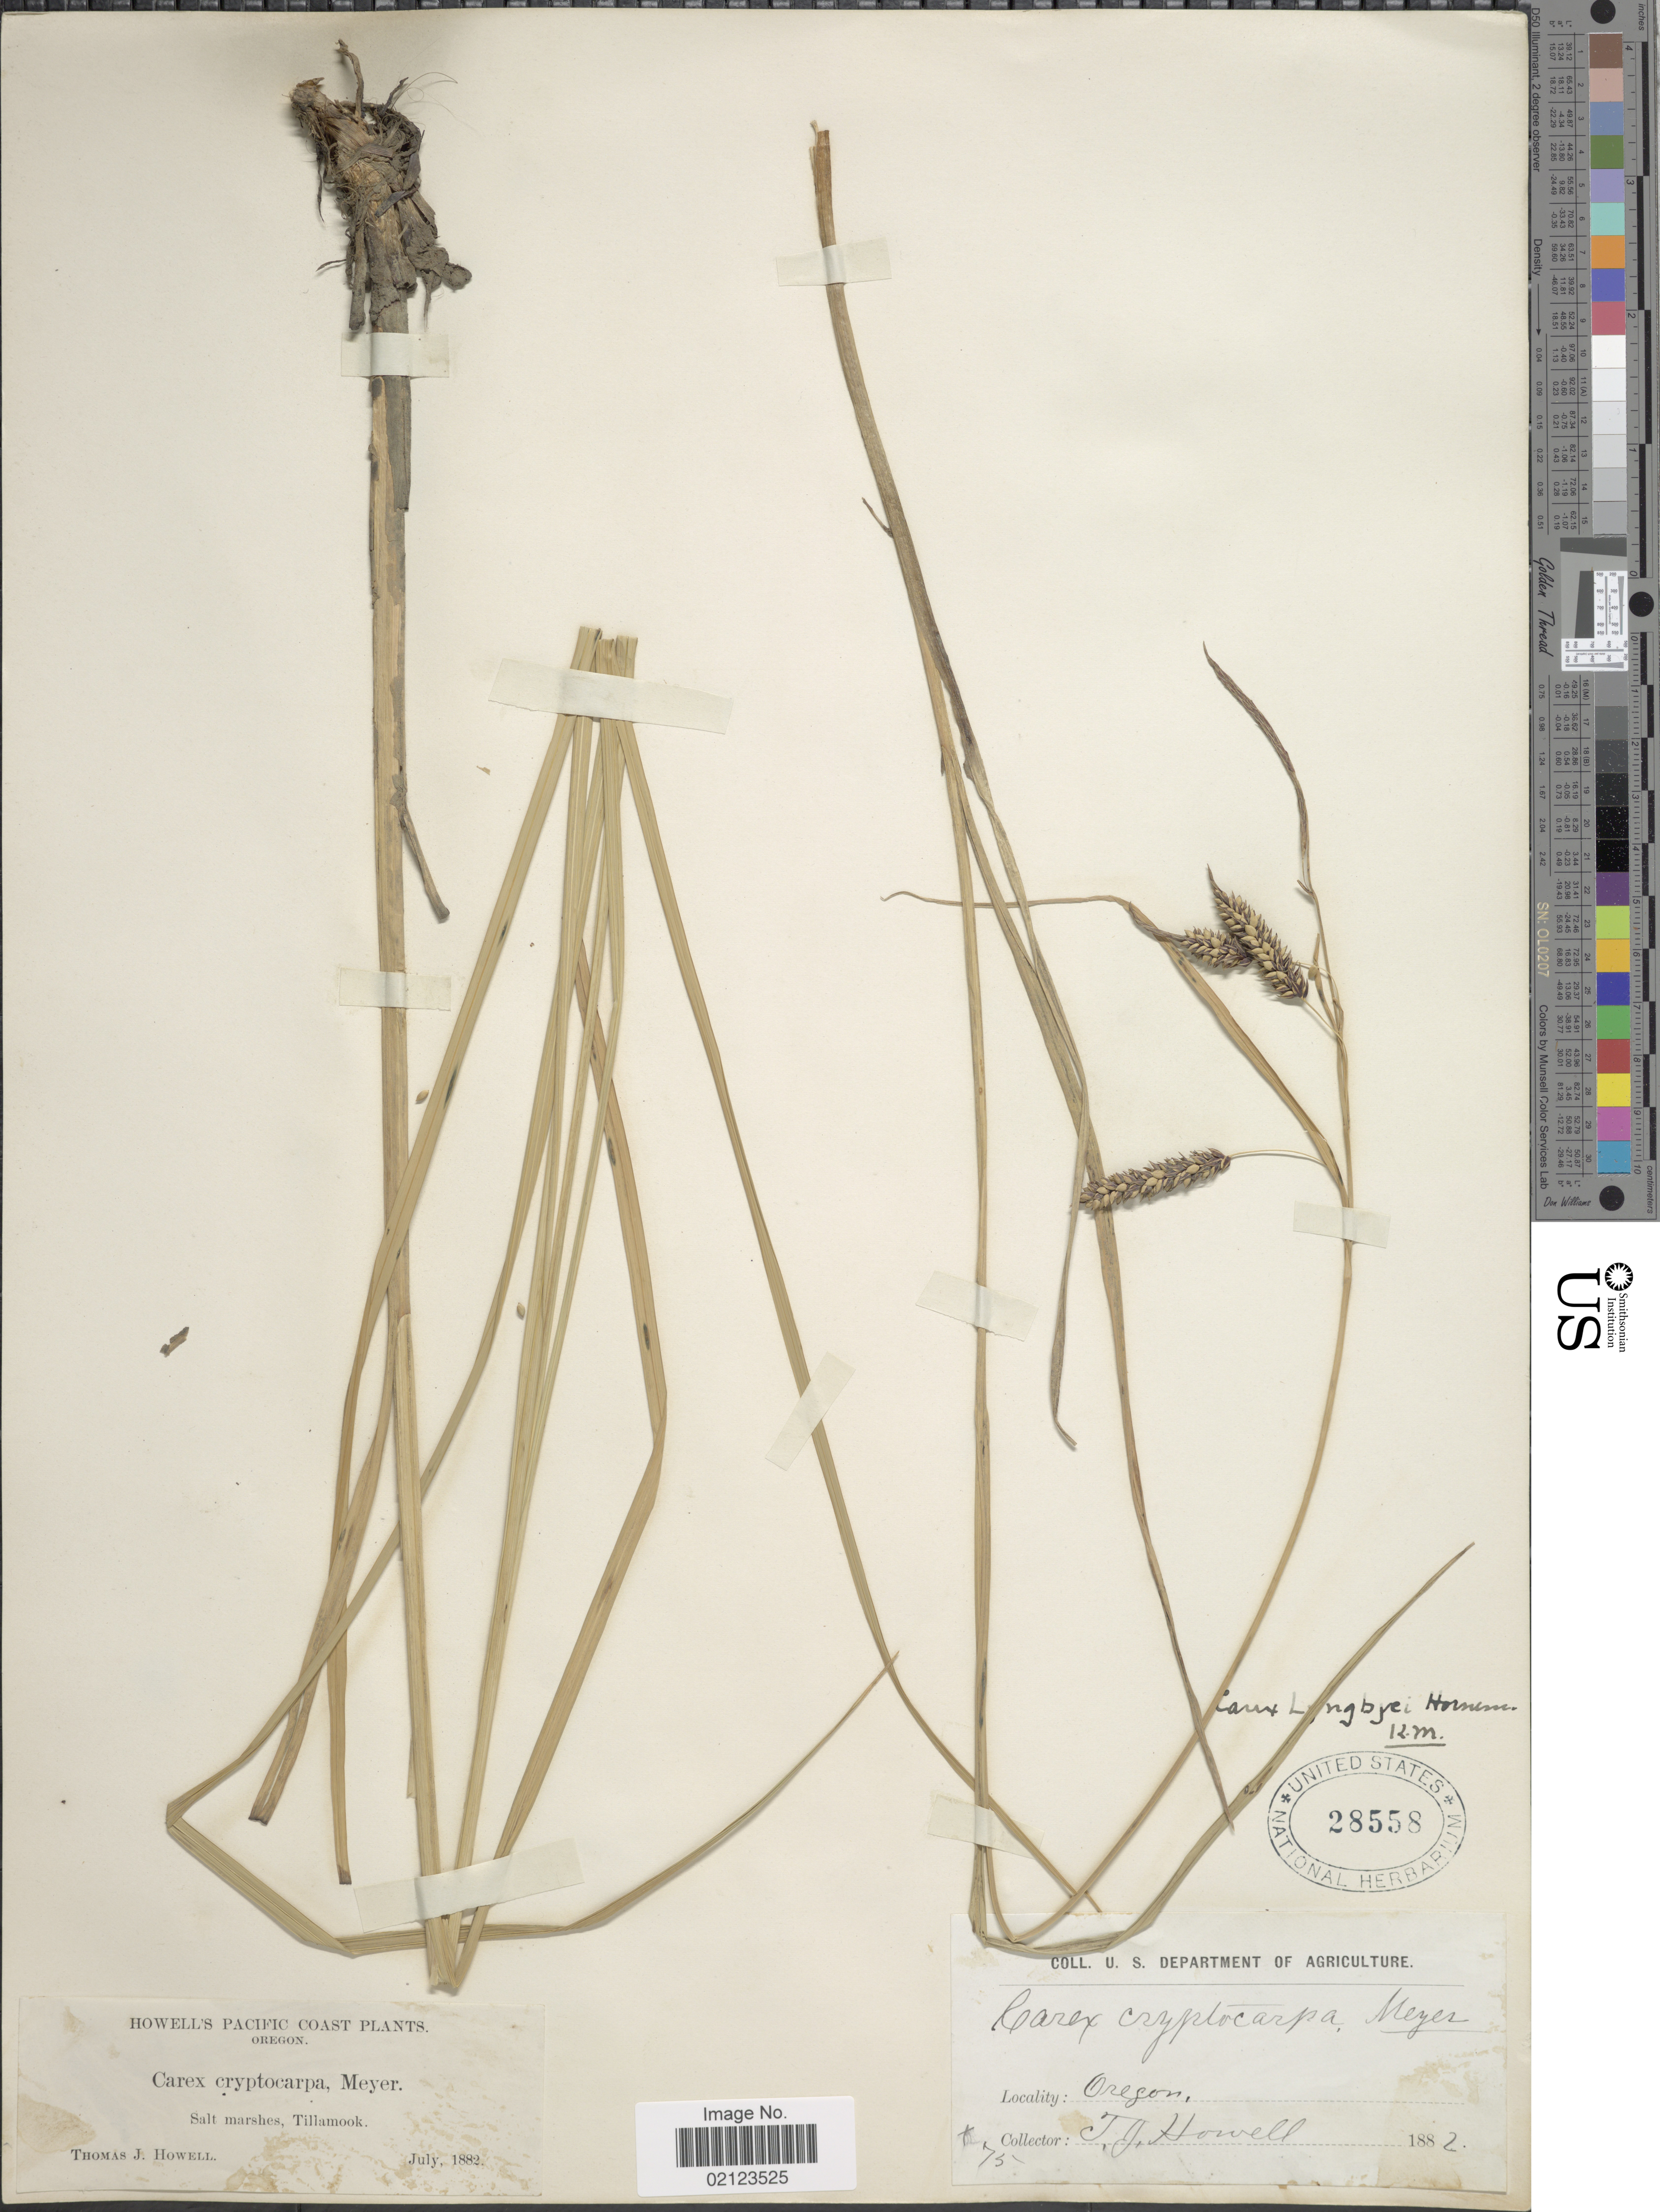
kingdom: Plantae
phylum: Tracheophyta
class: Liliopsida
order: Poales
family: Cyperaceae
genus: Carex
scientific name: Carex lyngbyei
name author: Hornem.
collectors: T. J. Howell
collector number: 75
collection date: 1882-07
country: United States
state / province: Oregon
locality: Howell's Pacific Coast. Salt marshes, Tillamook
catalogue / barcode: US 28558